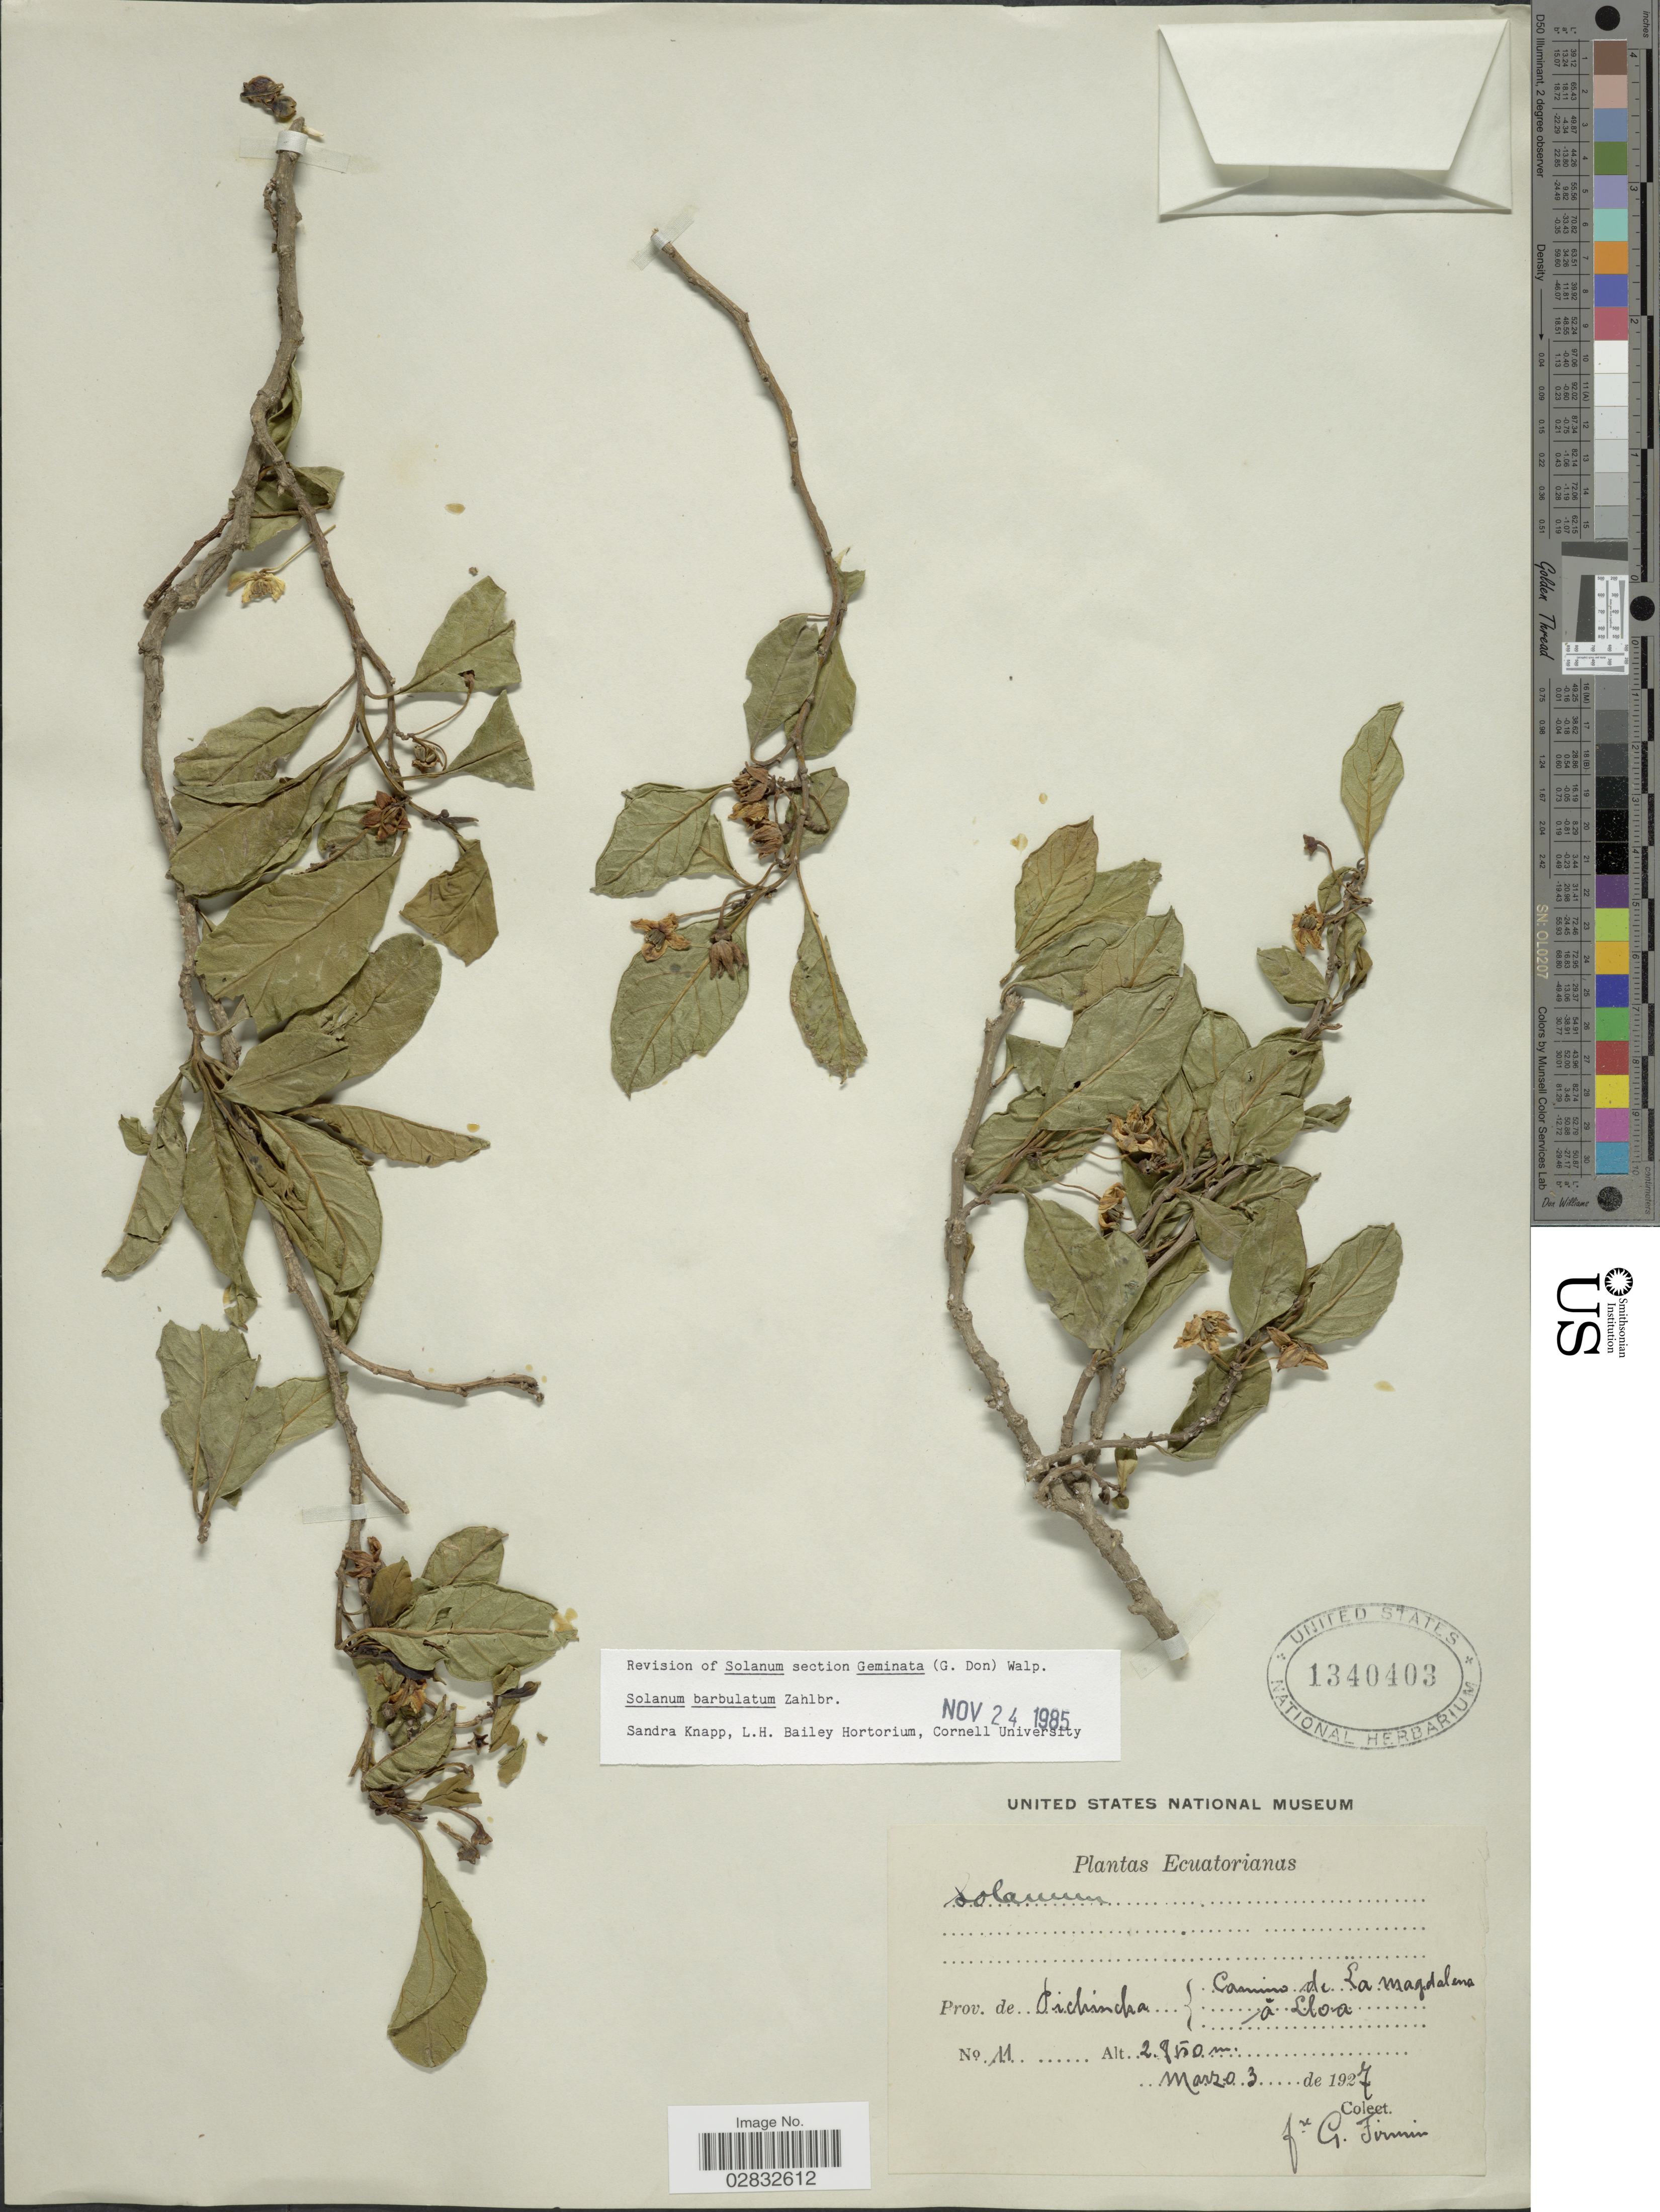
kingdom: Plantae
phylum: Tracheophyta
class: Magnoliopsida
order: Solanales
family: Solanaceae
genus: Solanum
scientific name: Solanum barbulatum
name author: Zahlbr.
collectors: F. Firmin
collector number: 11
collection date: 1927-03-03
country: Ecuador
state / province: Pichincha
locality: Camino de la Magdalena a Lloa.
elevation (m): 2850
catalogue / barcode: US 1340403